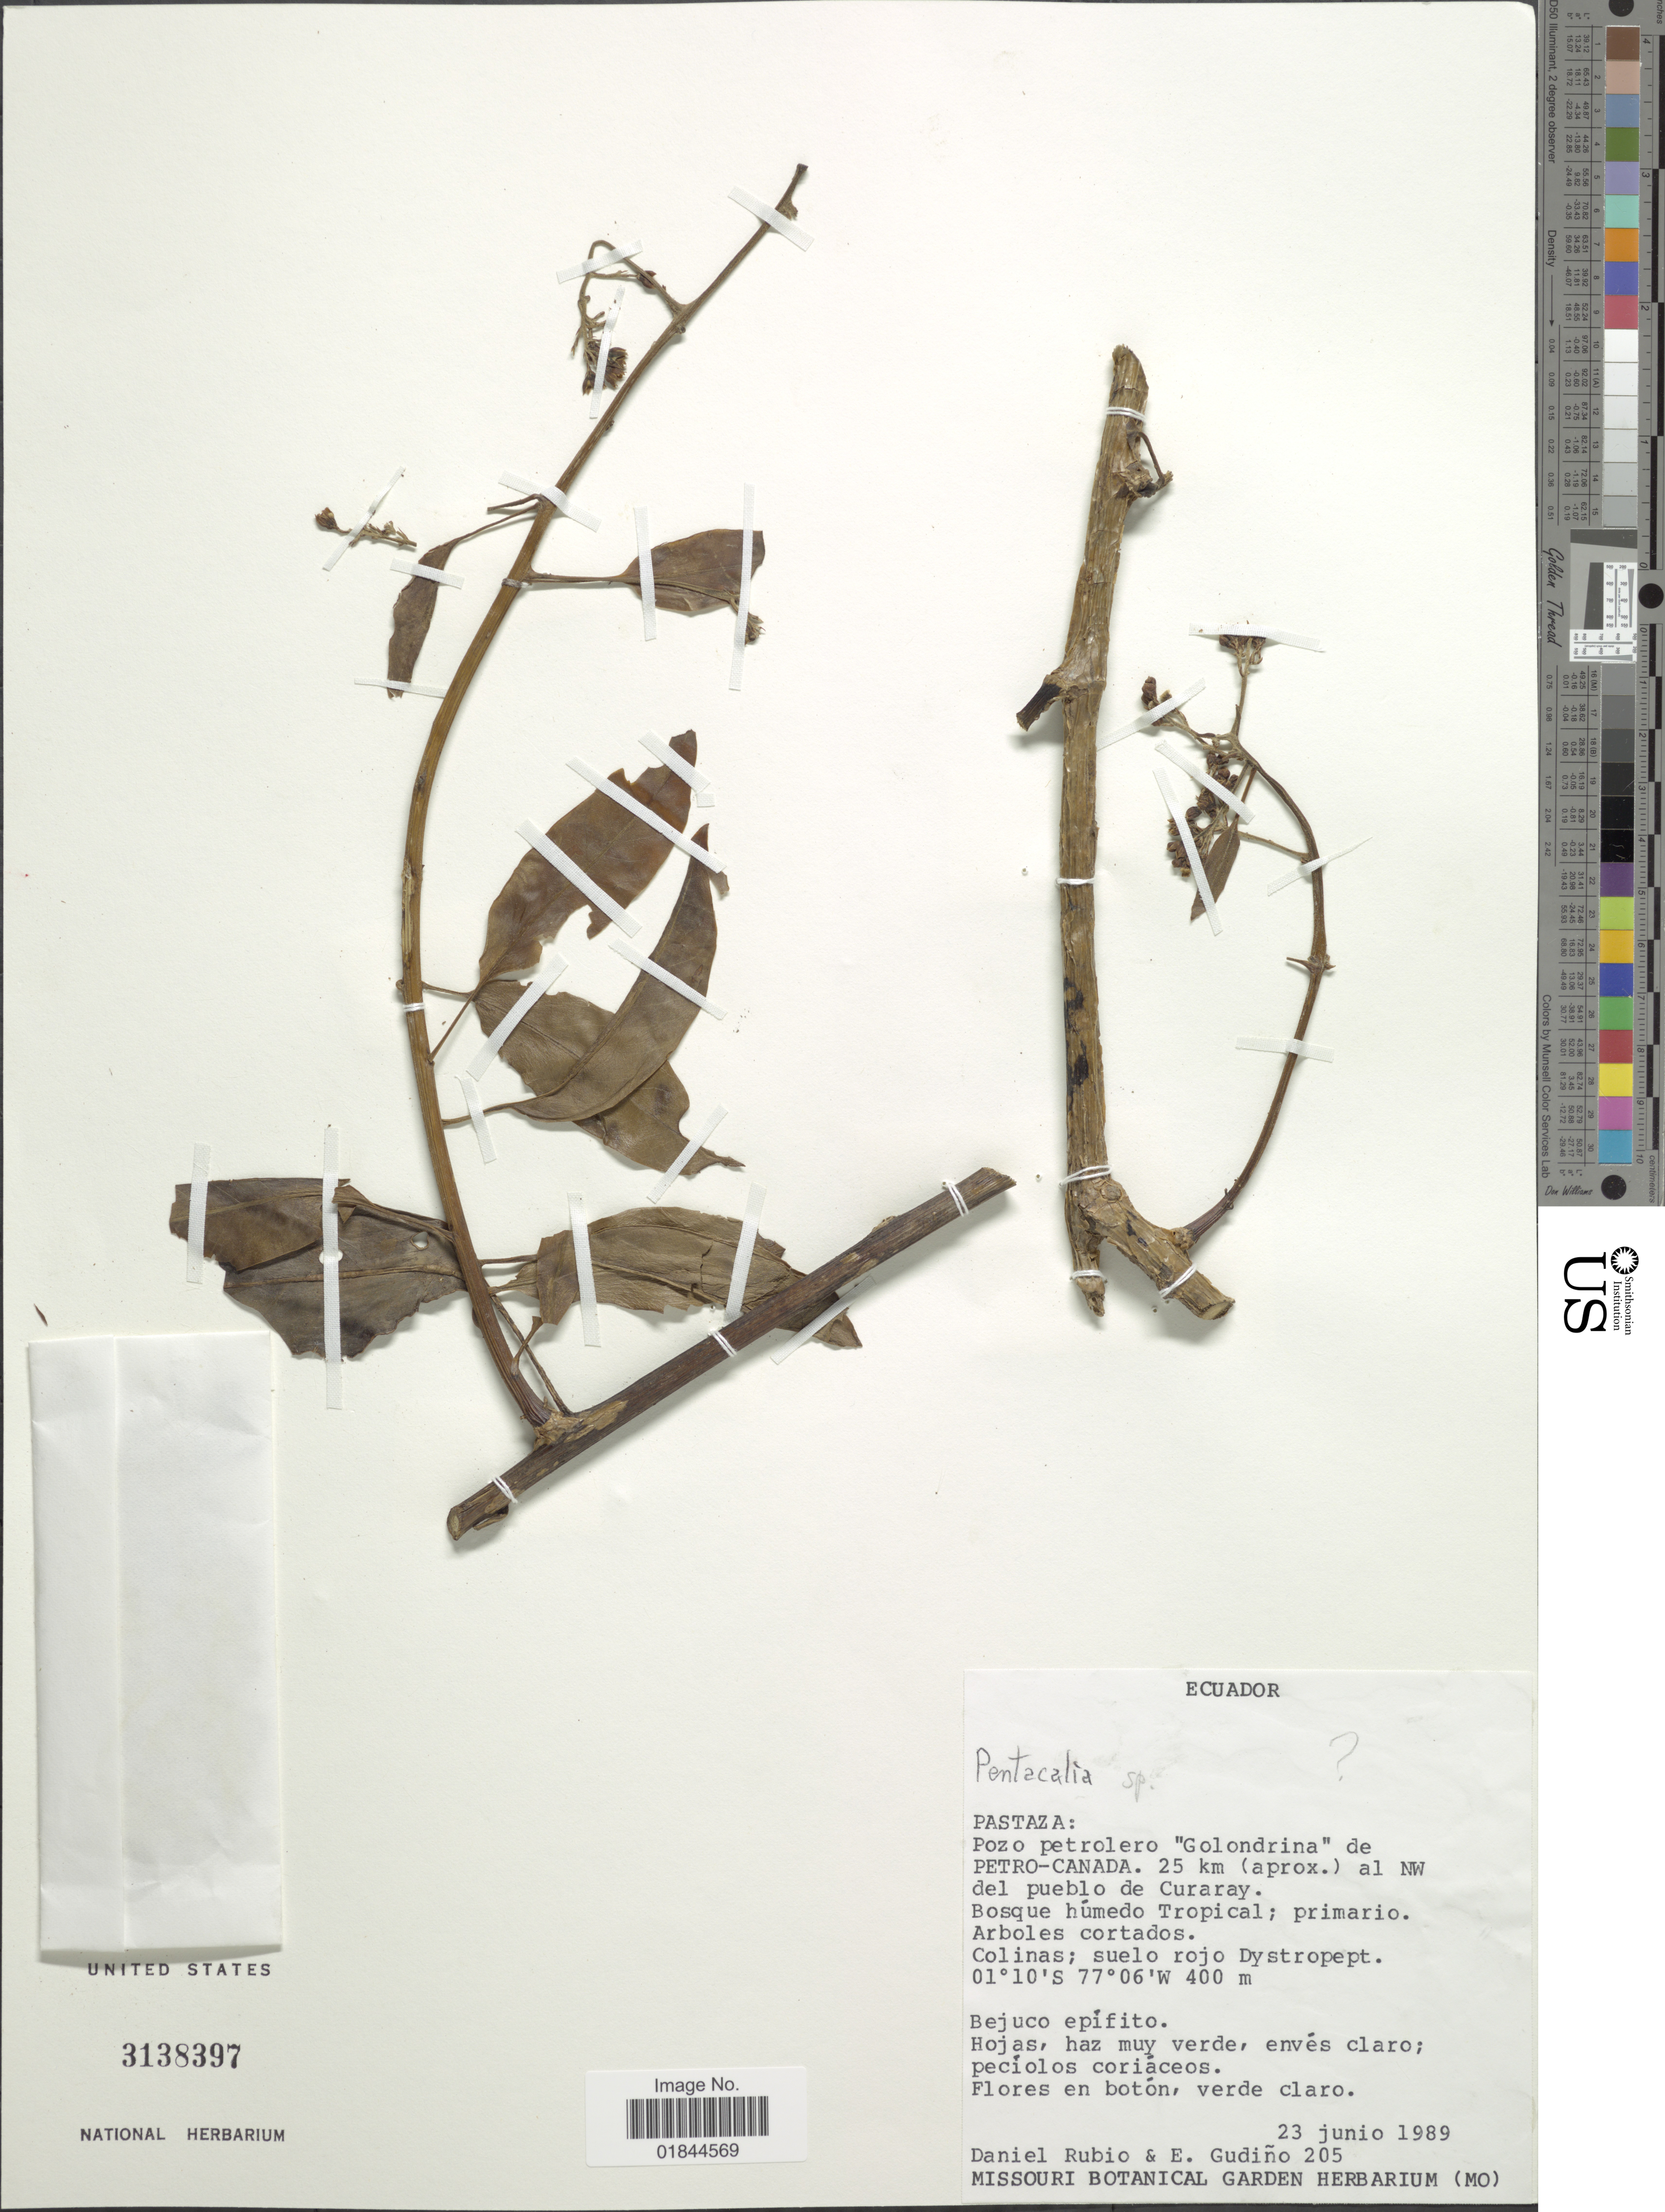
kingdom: Plantae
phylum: Tracheophyta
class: Magnoliopsida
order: Asterales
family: Asteraceae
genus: Pentacalia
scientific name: Pentacalia luteynorum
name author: H. Rob. & Cuatrec.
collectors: D. Rubio & E. Gudiño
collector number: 205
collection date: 1989-06-23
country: Ecuador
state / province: Pastaza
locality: Pozo Petrolero "Golondrina" de Petro-Canada, 25 km (aprox.) al NW del Pueblo de Curaray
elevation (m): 400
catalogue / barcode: US 3138397